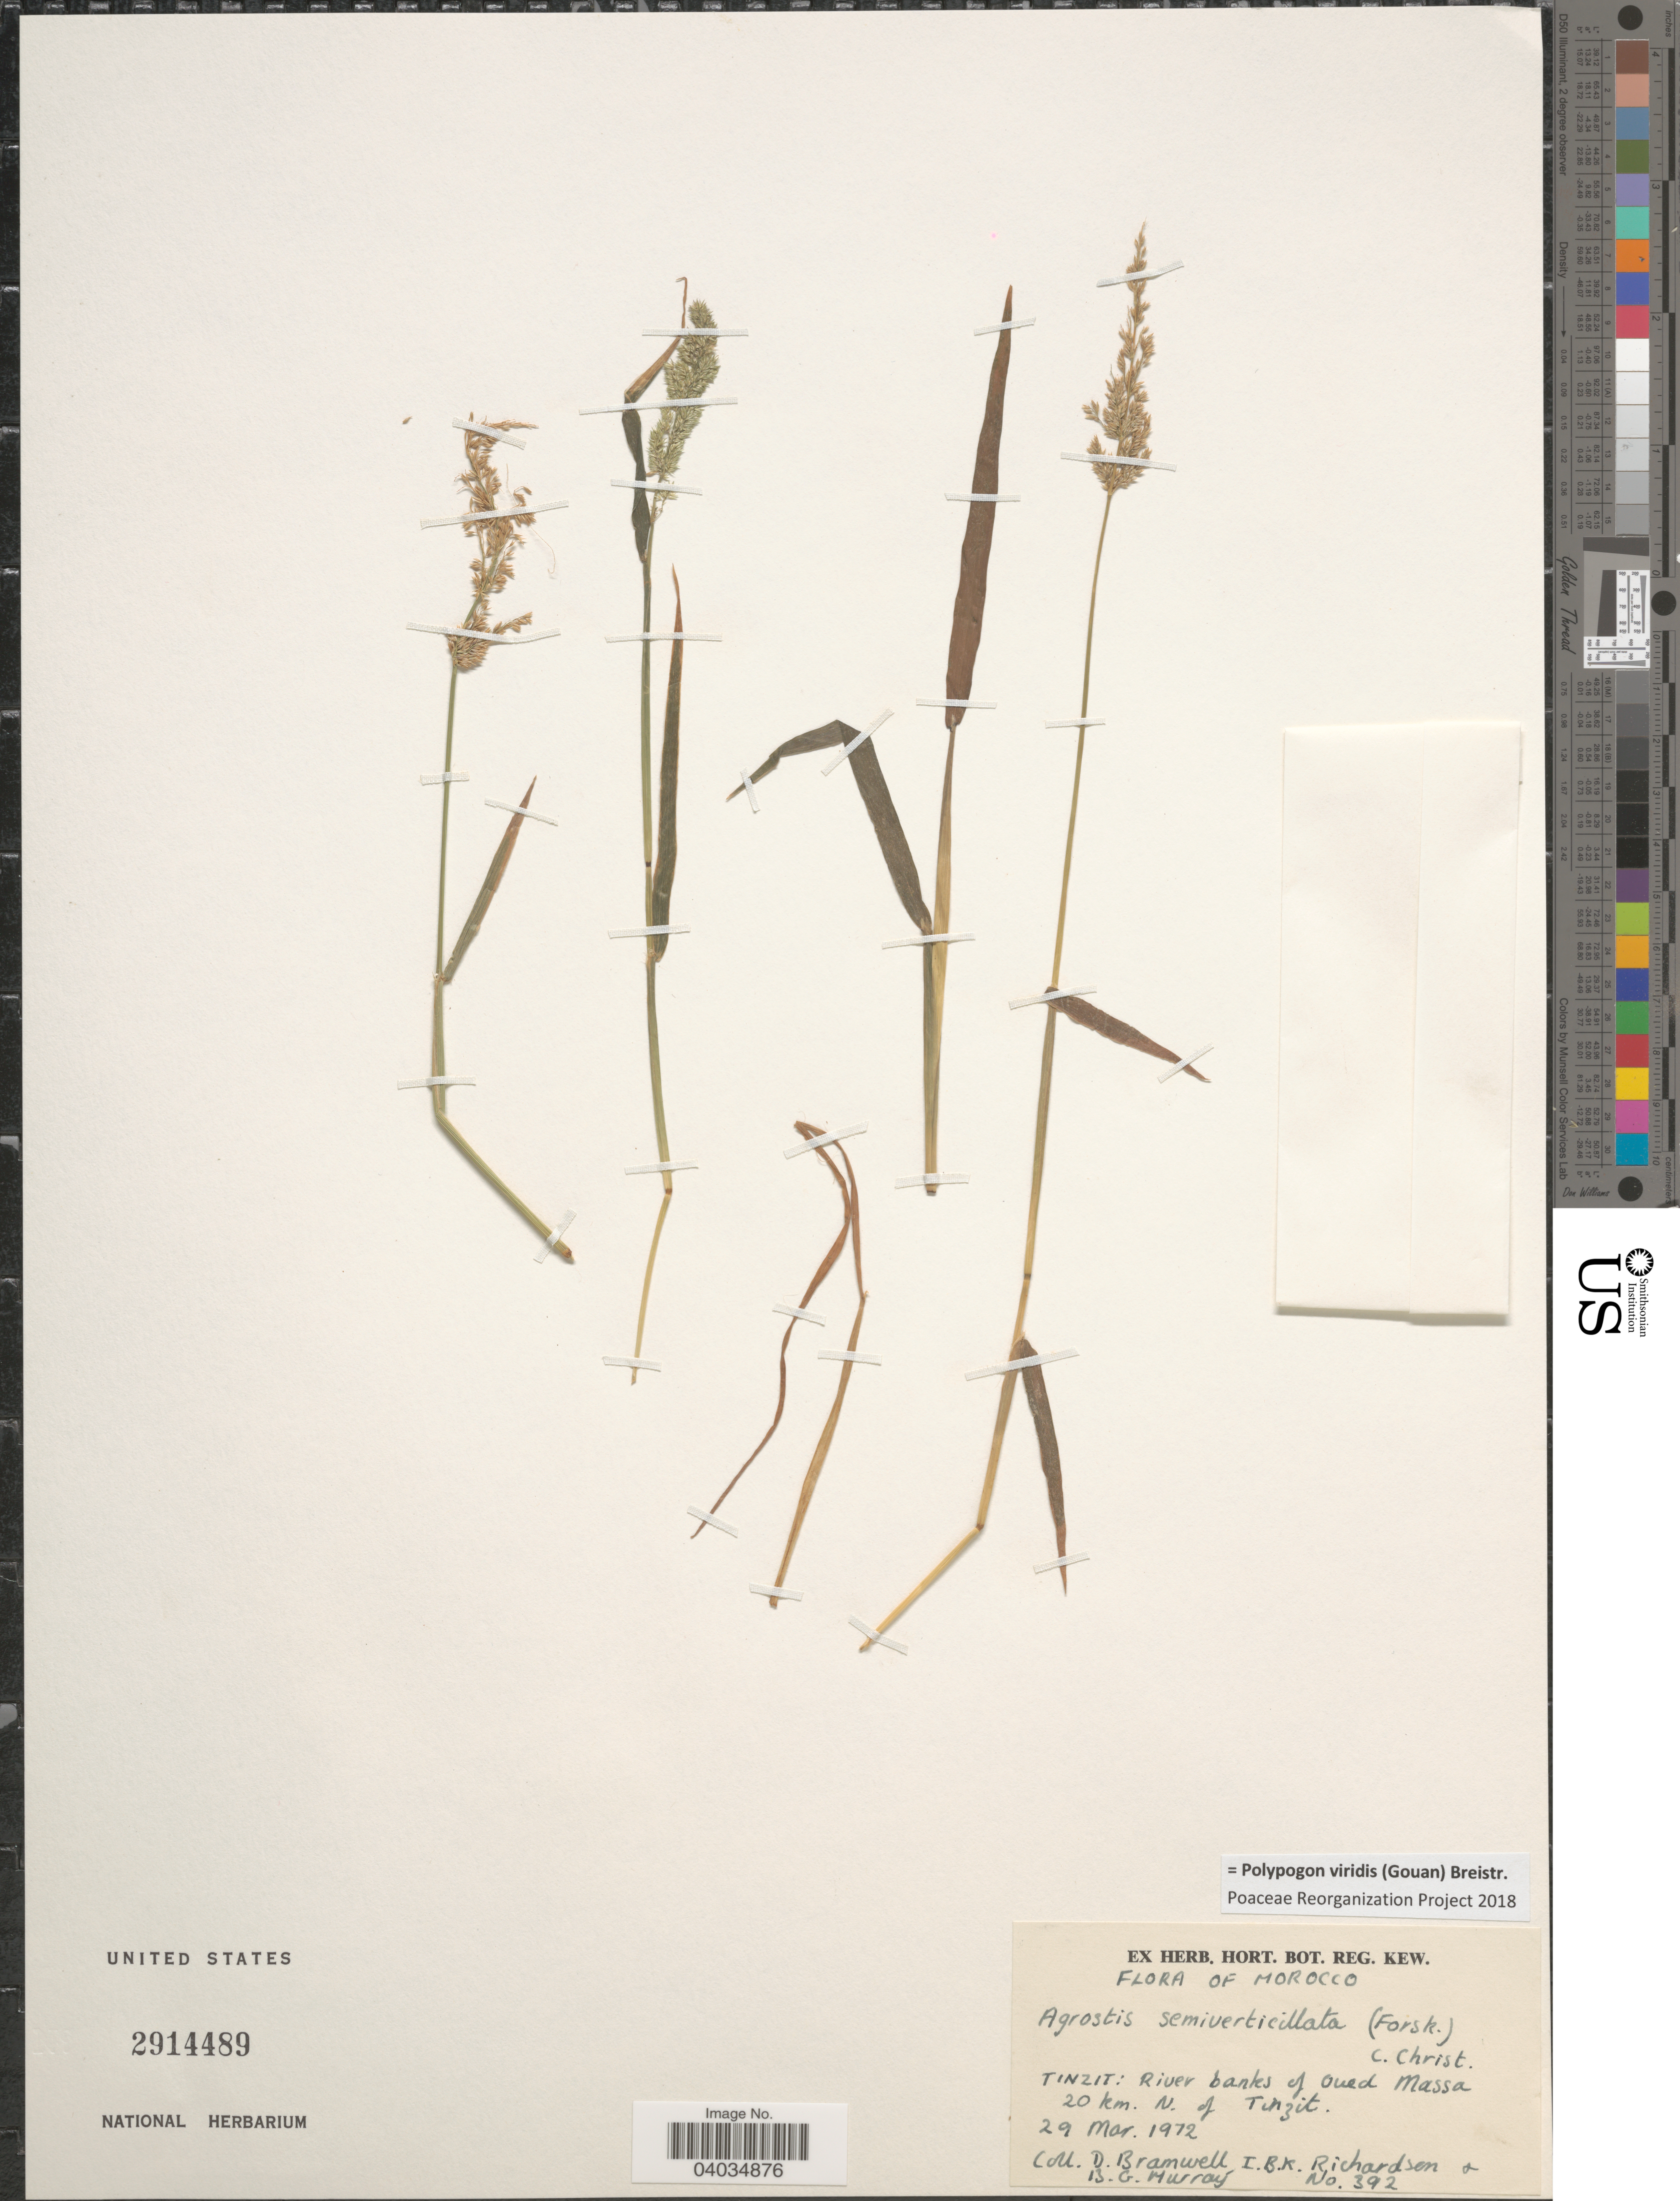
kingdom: Plantae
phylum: Tracheophyta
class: Liliopsida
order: Poales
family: Poaceae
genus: Polypogon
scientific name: Polypogon viridis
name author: (Gouan) Breistroffer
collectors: D. Bramwell, I. B. Richardson & B. Murray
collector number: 392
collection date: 1972-03-29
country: Morocco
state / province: Souss-Massa-Drâa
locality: Tinzit: River banks of Oued Massa 20 km. N. of Tinzit.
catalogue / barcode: US 2914489